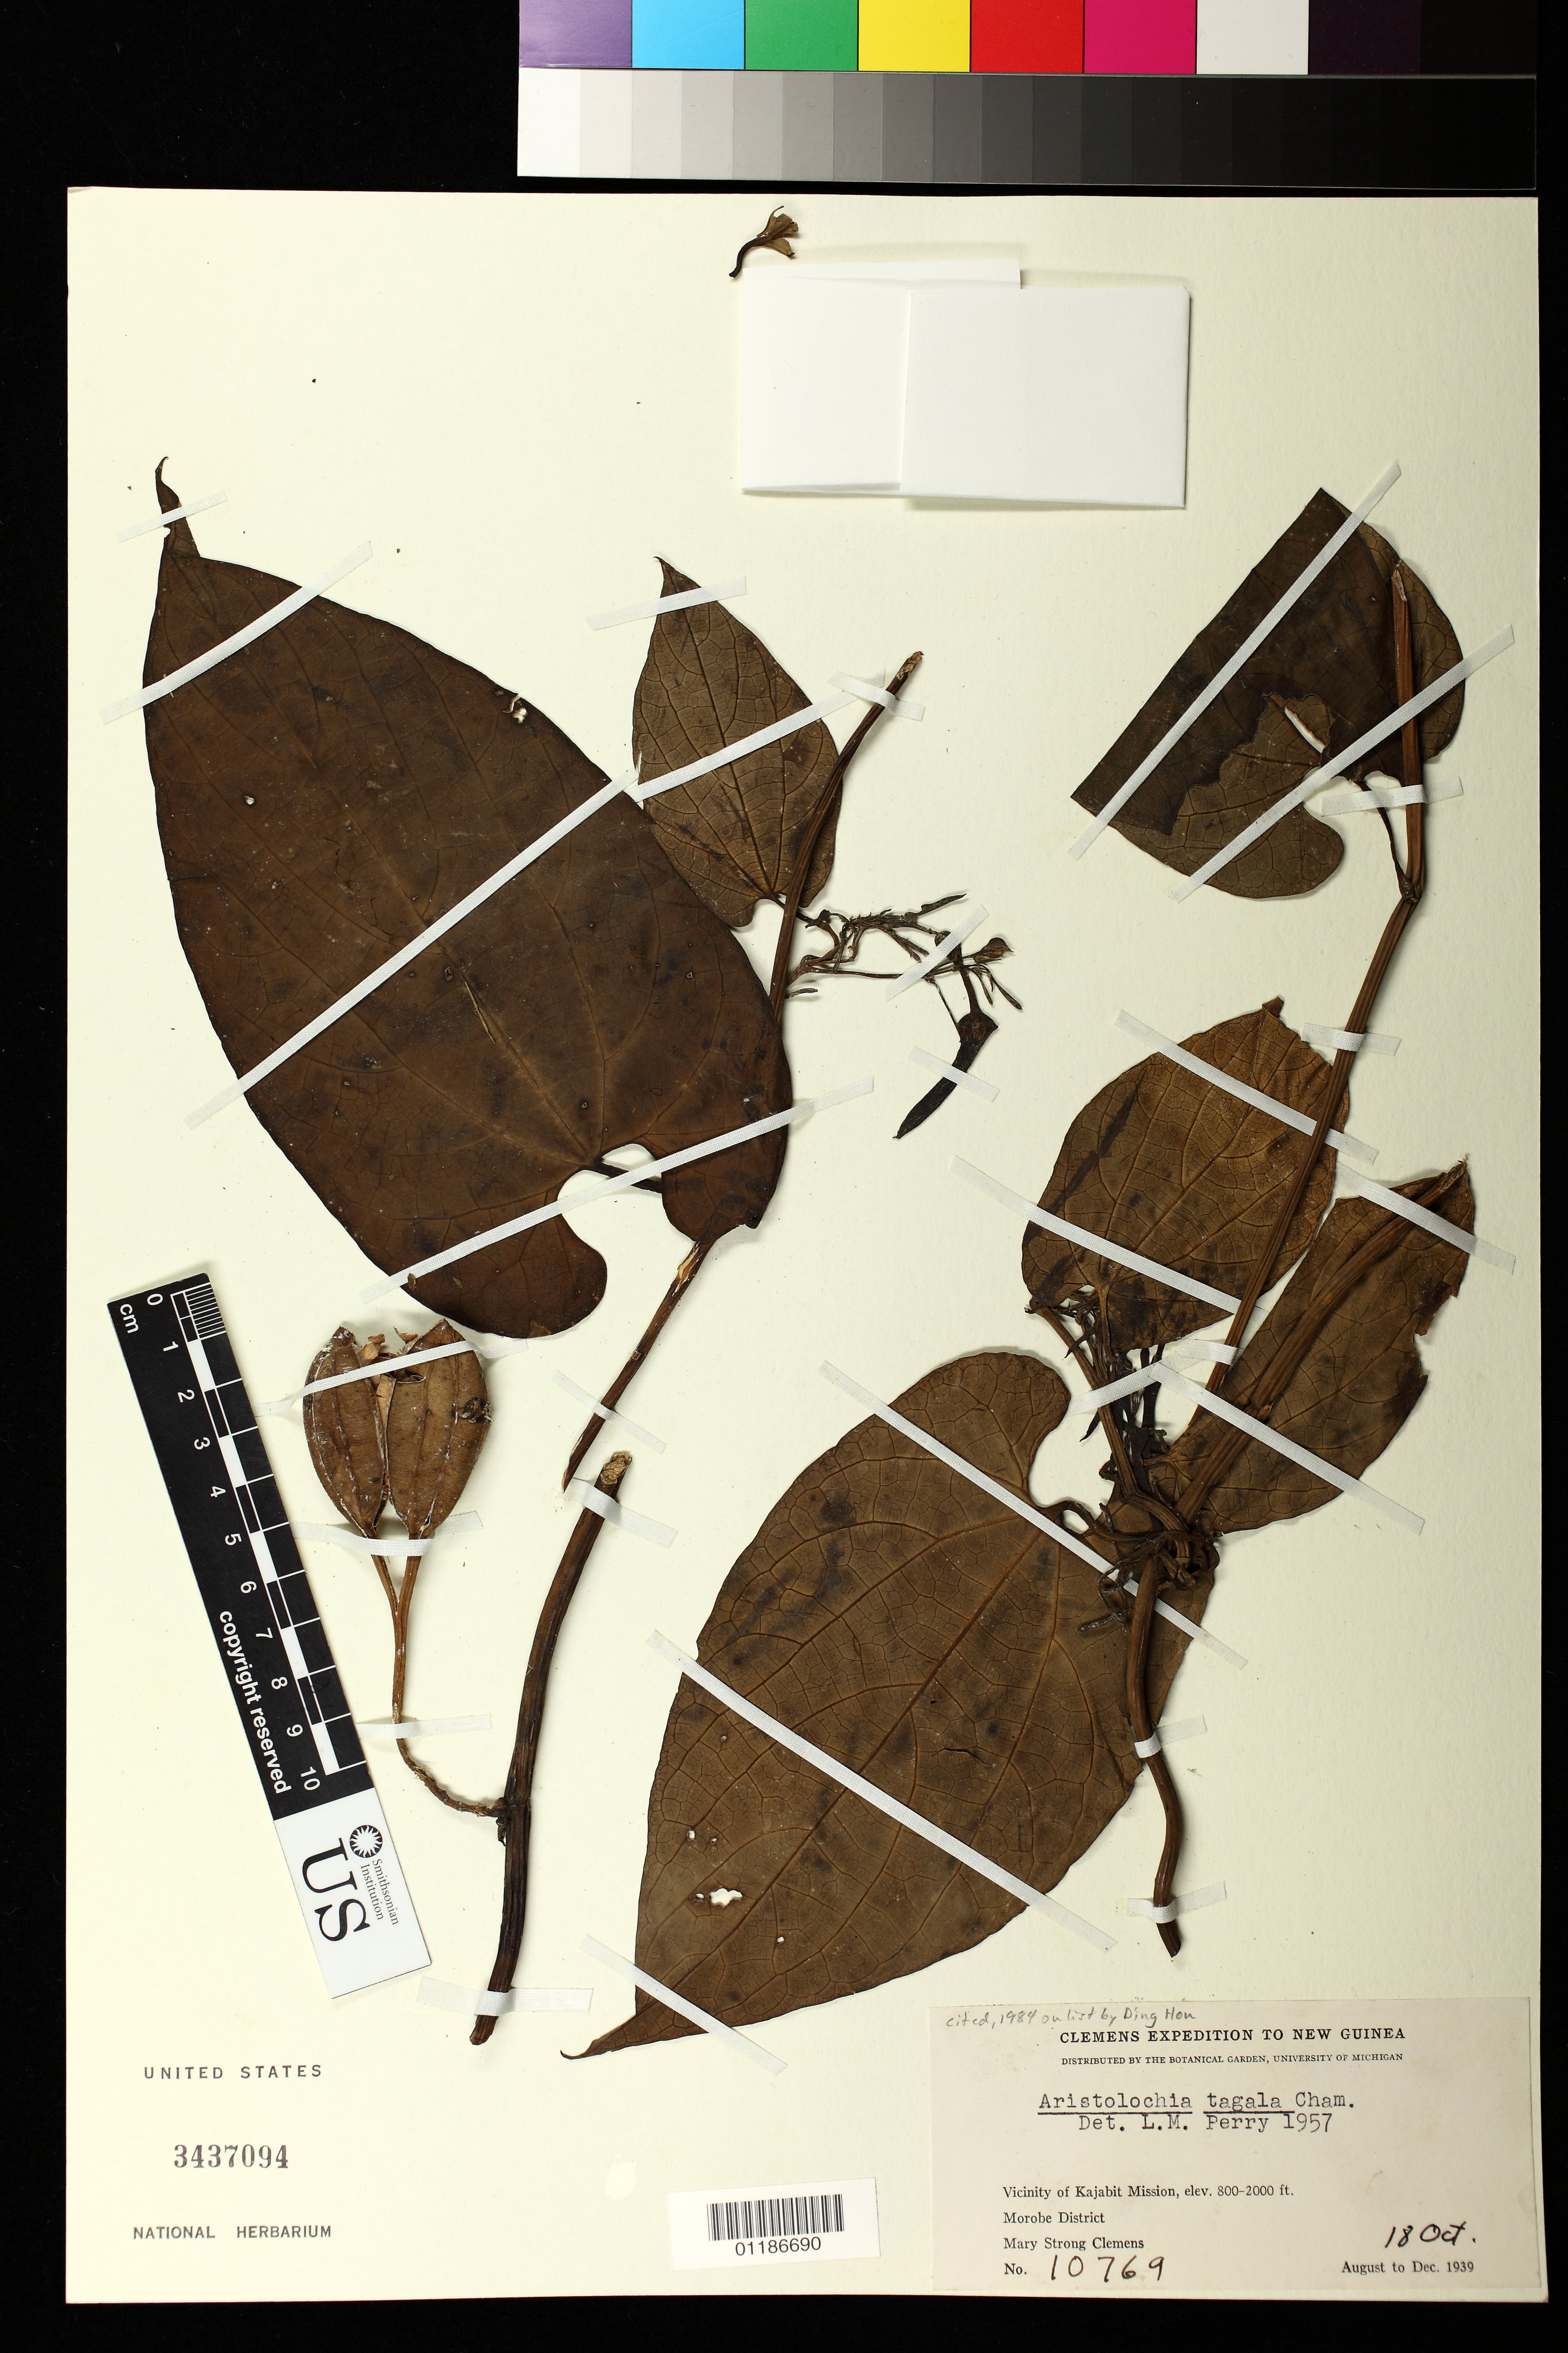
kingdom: Plantae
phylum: Tracheophyta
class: Magnoliopsida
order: Piperales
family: Aristolochiaceae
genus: Aristolochia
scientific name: Aristolochia tagala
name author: Cham.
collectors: M. S. Clemens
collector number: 10769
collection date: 1939-10-18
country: Papua New Guinea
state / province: Morobe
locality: Vicinity of Kajabit Mission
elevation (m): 244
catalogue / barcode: US 3437094